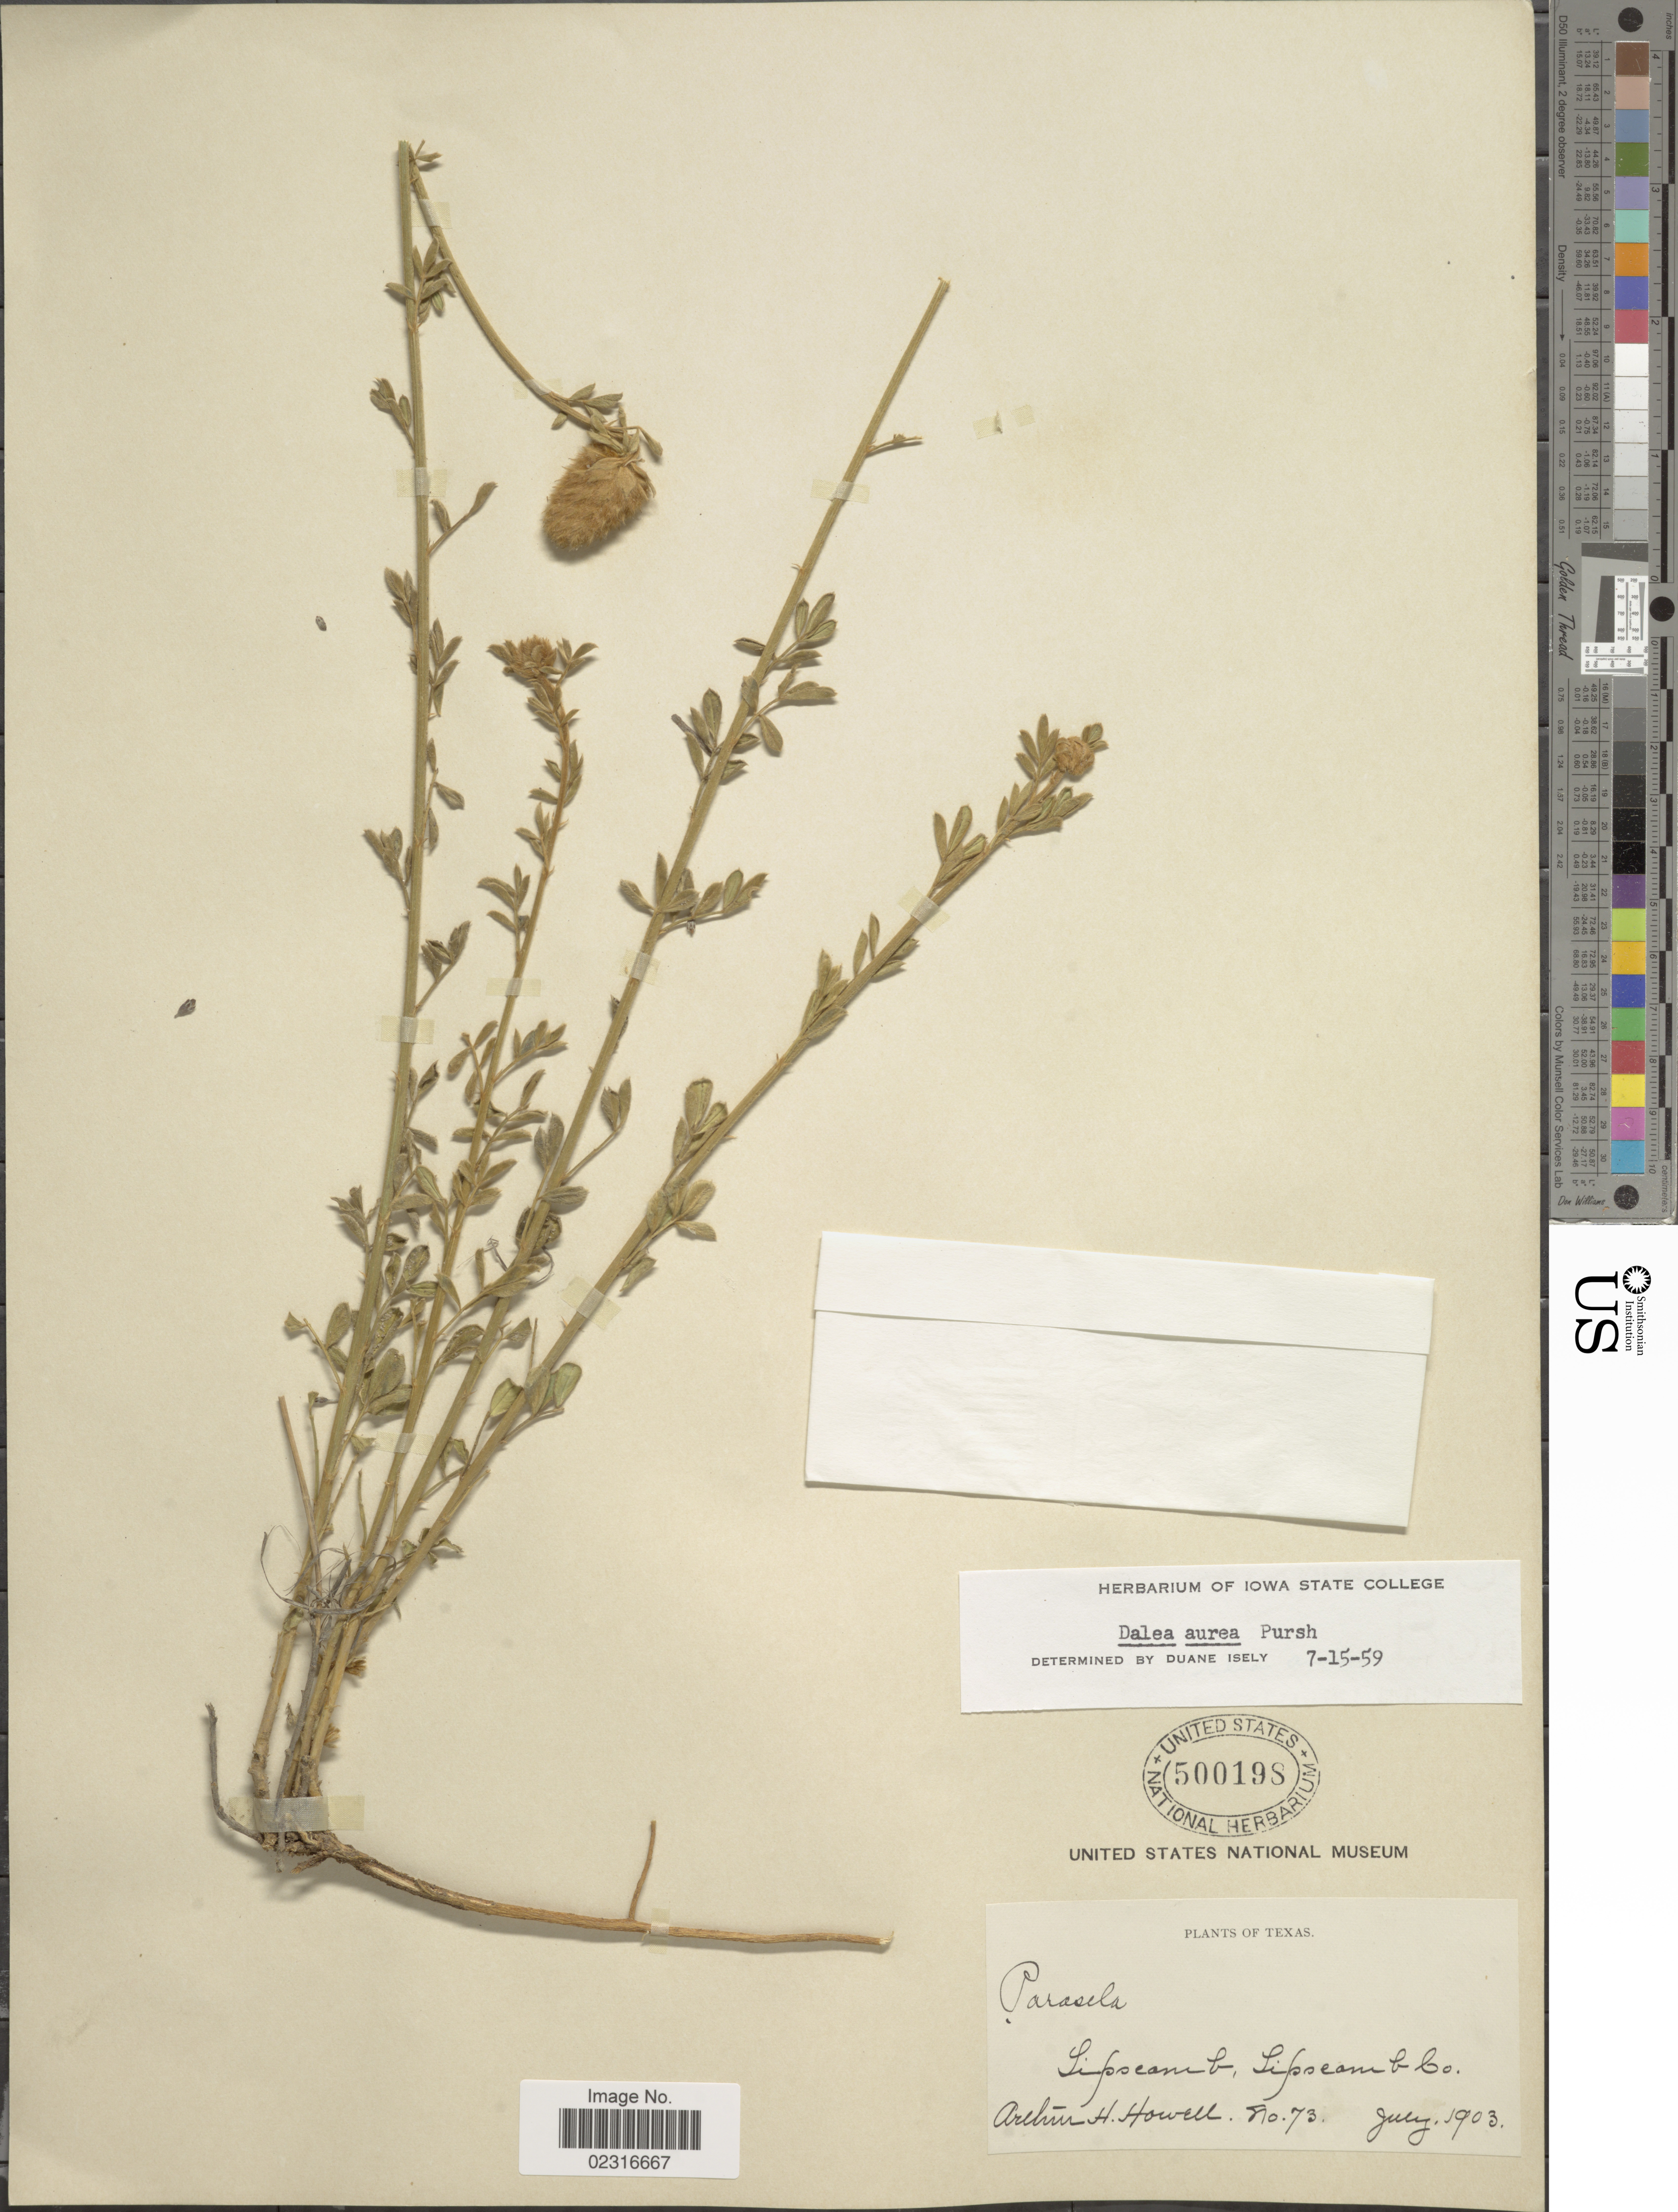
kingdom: Plantae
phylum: Tracheophyta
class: Magnoliopsida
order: Fabales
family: Fabaceae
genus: Dalea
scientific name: Dalea aurea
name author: Nutt. ex Pursh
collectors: A. H. Howell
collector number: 73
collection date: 1903-07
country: United States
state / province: Texas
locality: Lipscomb, Lipscomb Co.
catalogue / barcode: US 500198